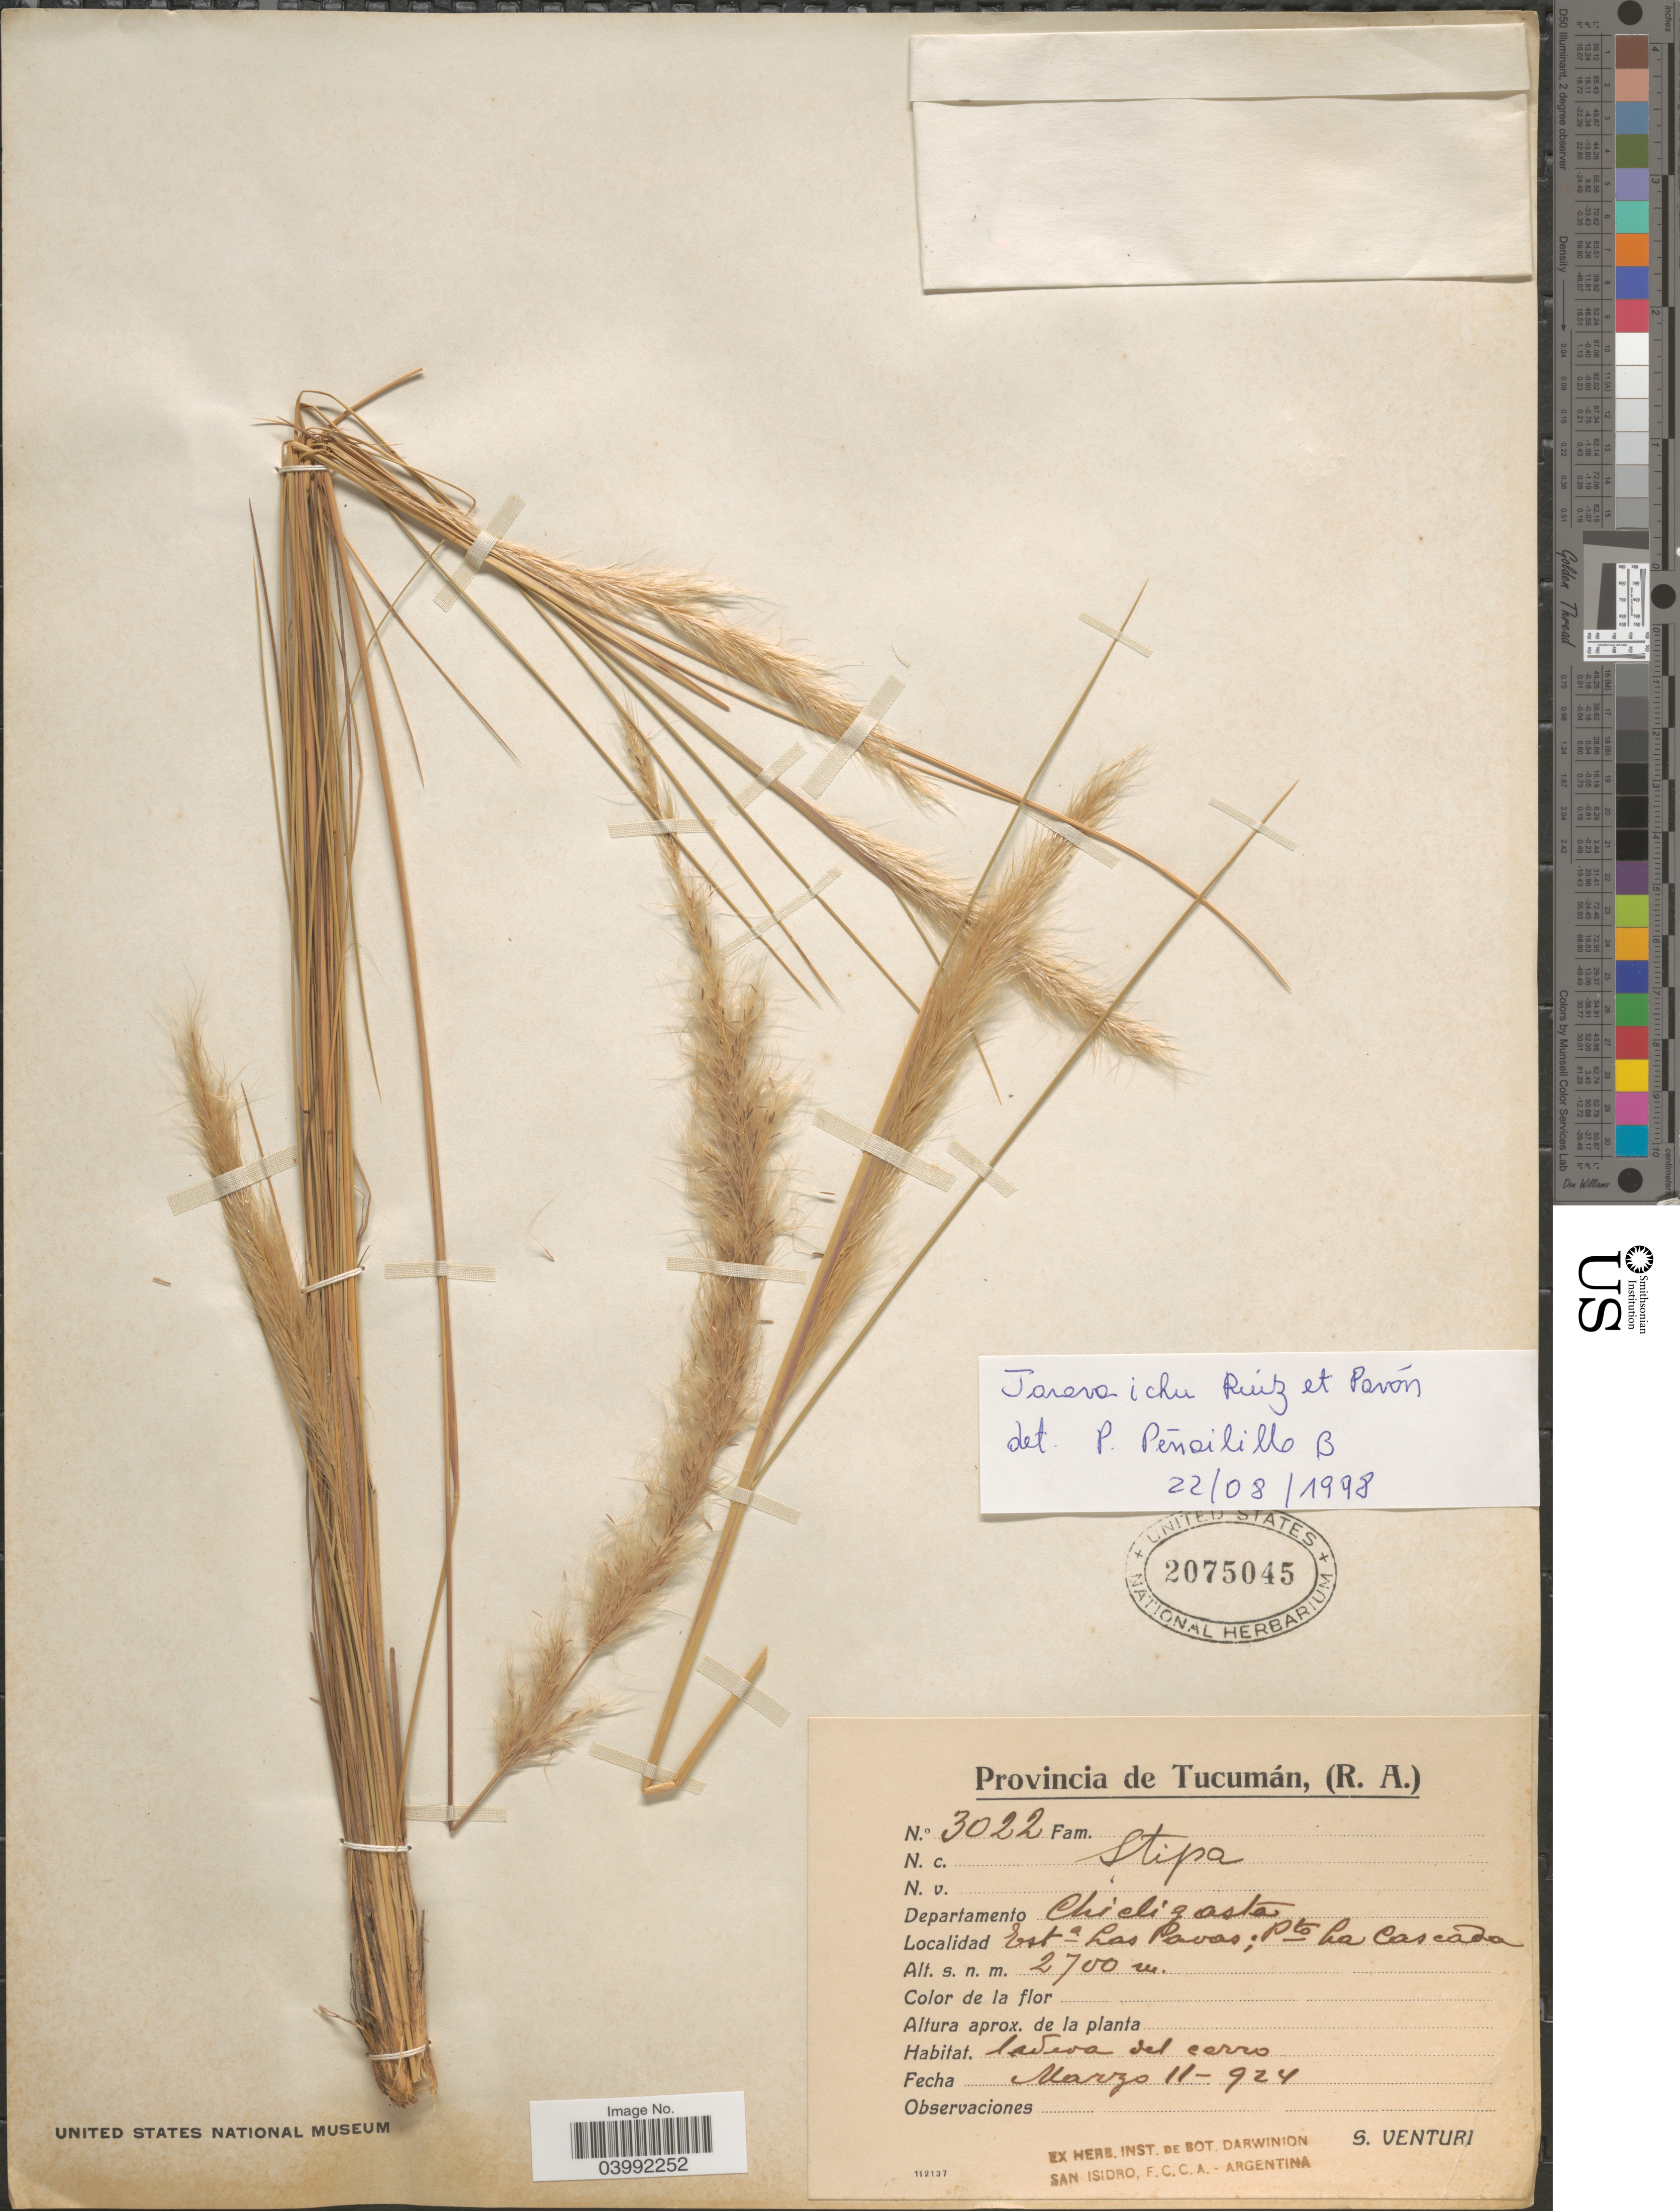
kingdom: Plantae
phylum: Tracheophyta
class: Liliopsida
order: Poales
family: Poaceae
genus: Jarava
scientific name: Jarava ichu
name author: Ruiz & Pav.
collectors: S. Venturi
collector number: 3022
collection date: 1924-03-11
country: Argentina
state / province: Tucuman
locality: Departamento Chicligasta. Esta Las Pavas; Pto La Cascada.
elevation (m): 2700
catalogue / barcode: US 2075045